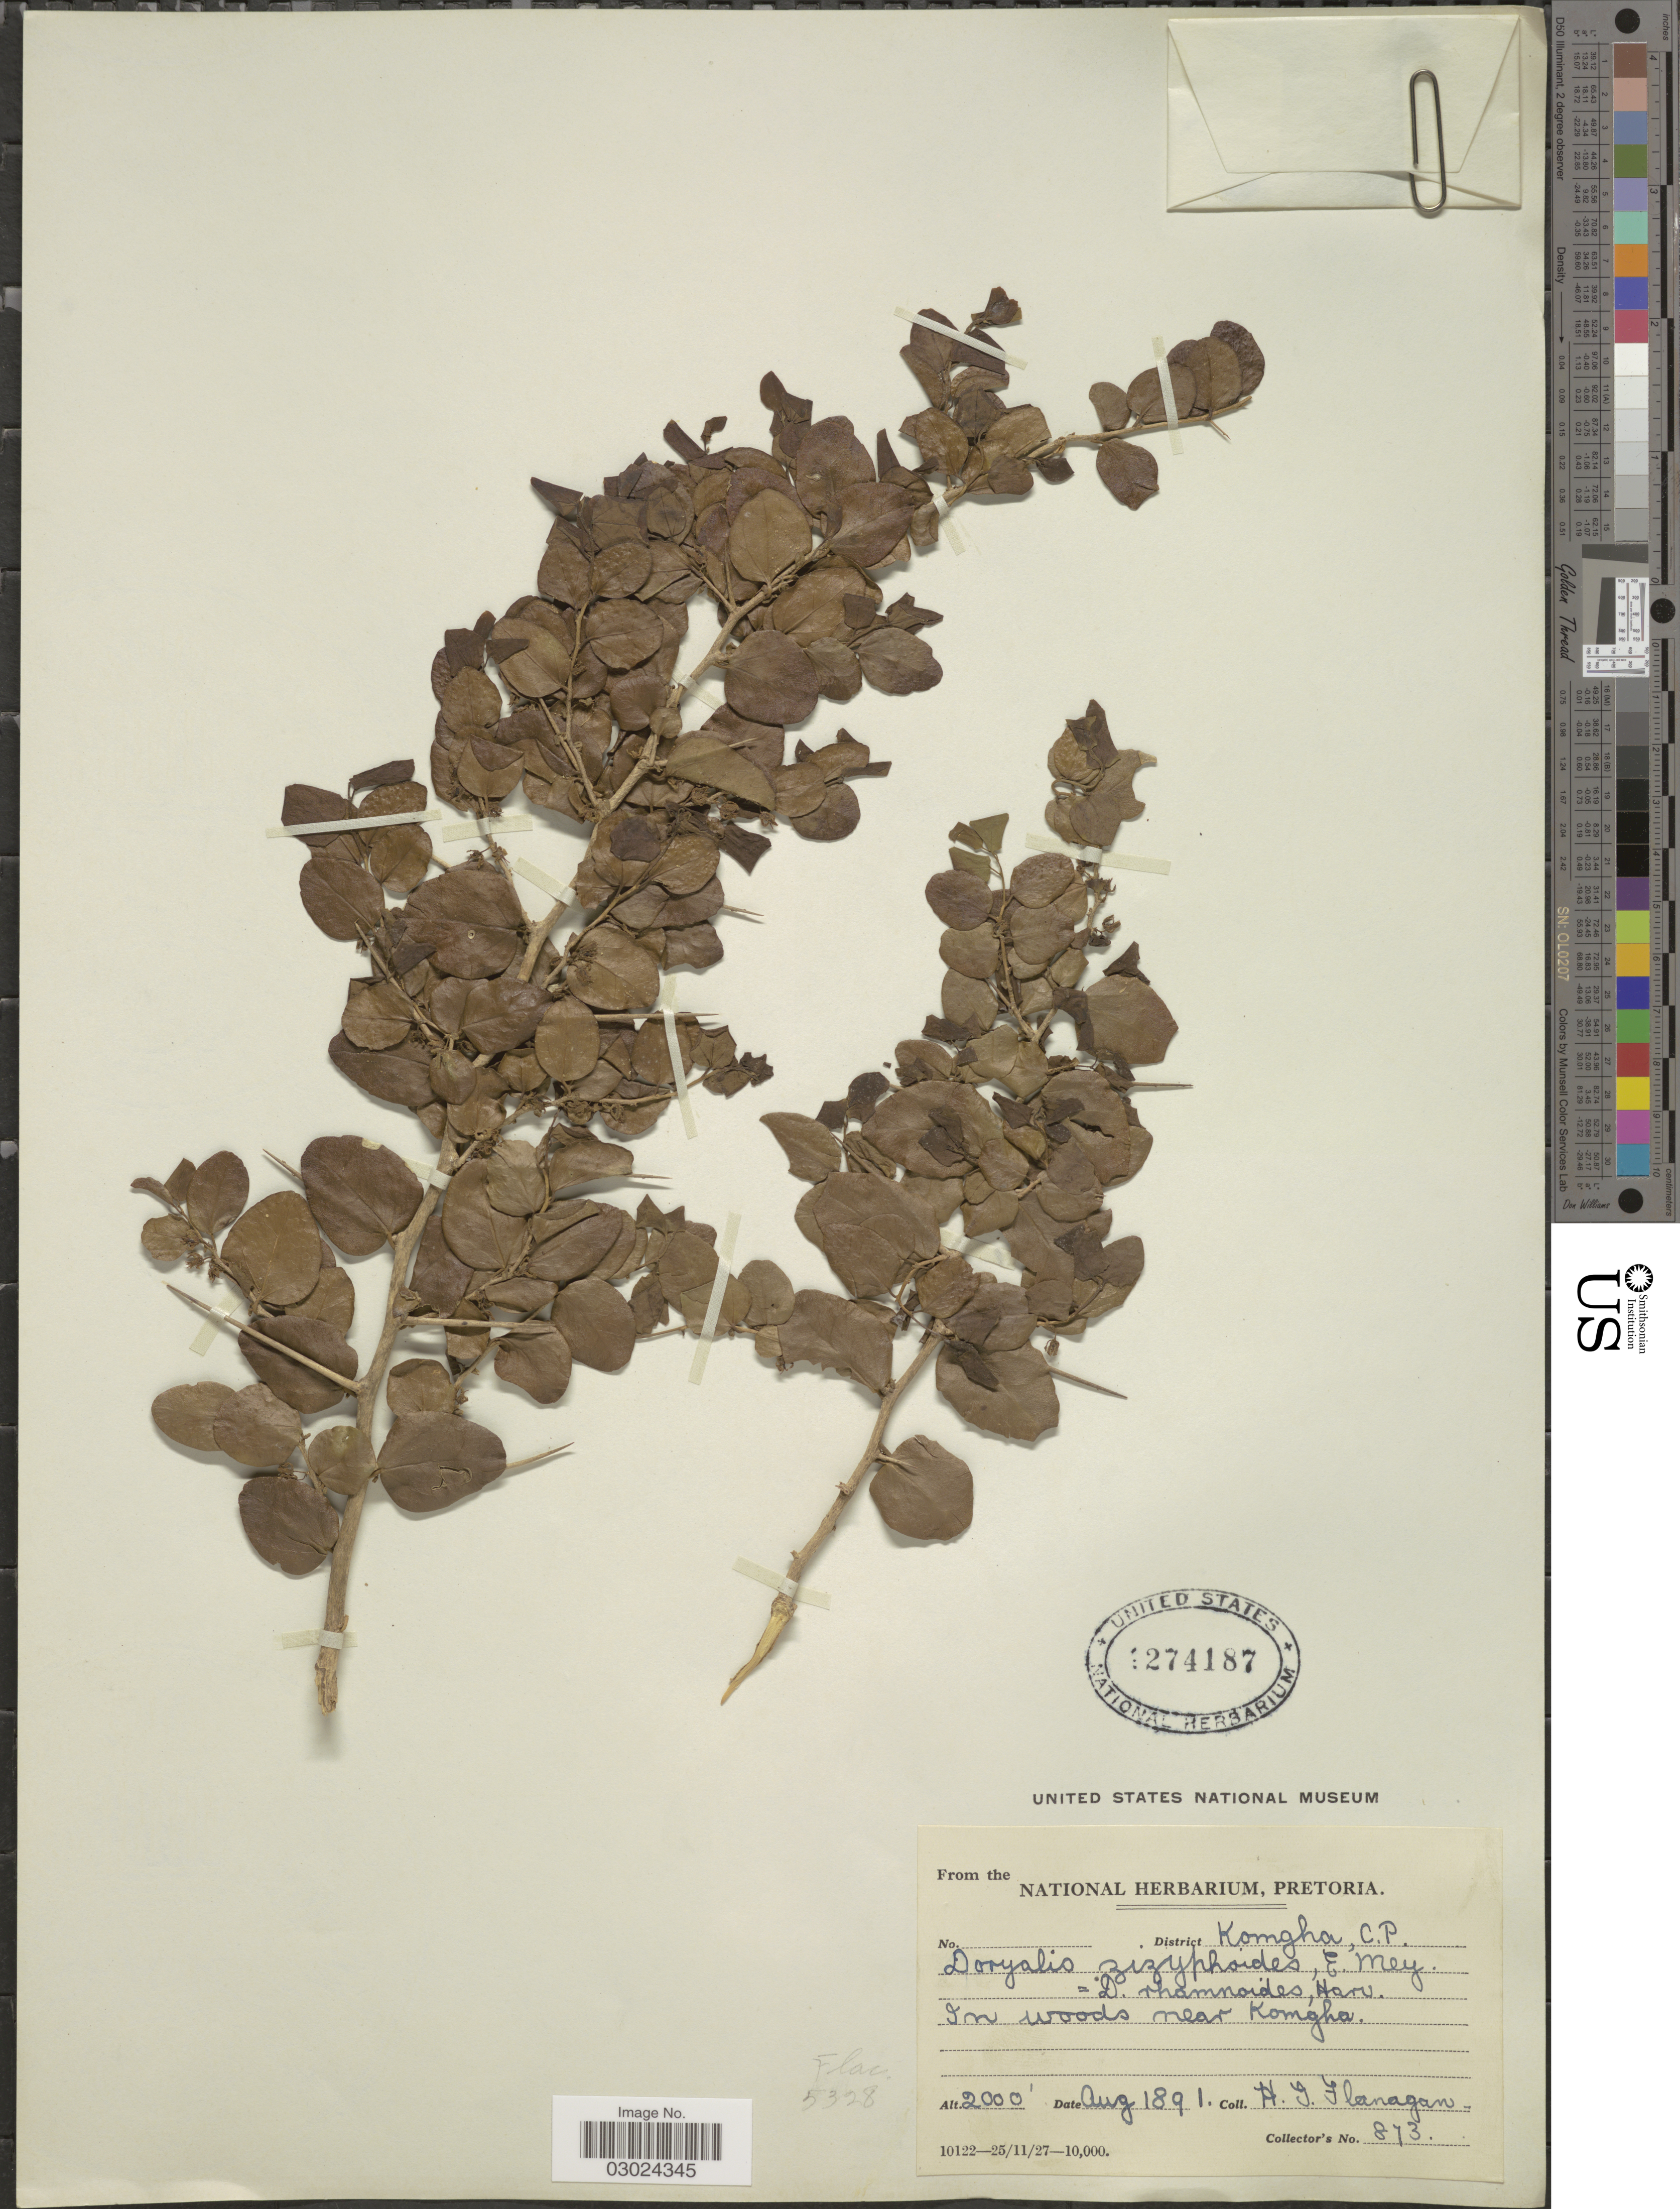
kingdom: Plantae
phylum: Tracheophyta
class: Magnoliopsida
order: Malpighiales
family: Salicaceae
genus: Dovyalis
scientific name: Dovyalis zizyphoides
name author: E. Mey. ex Arn.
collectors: H. Flanagan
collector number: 873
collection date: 1891-08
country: South Africa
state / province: Eastern Cape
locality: District Komgha, C.P. In woods near Kongha.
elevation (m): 610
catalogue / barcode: US 4274187